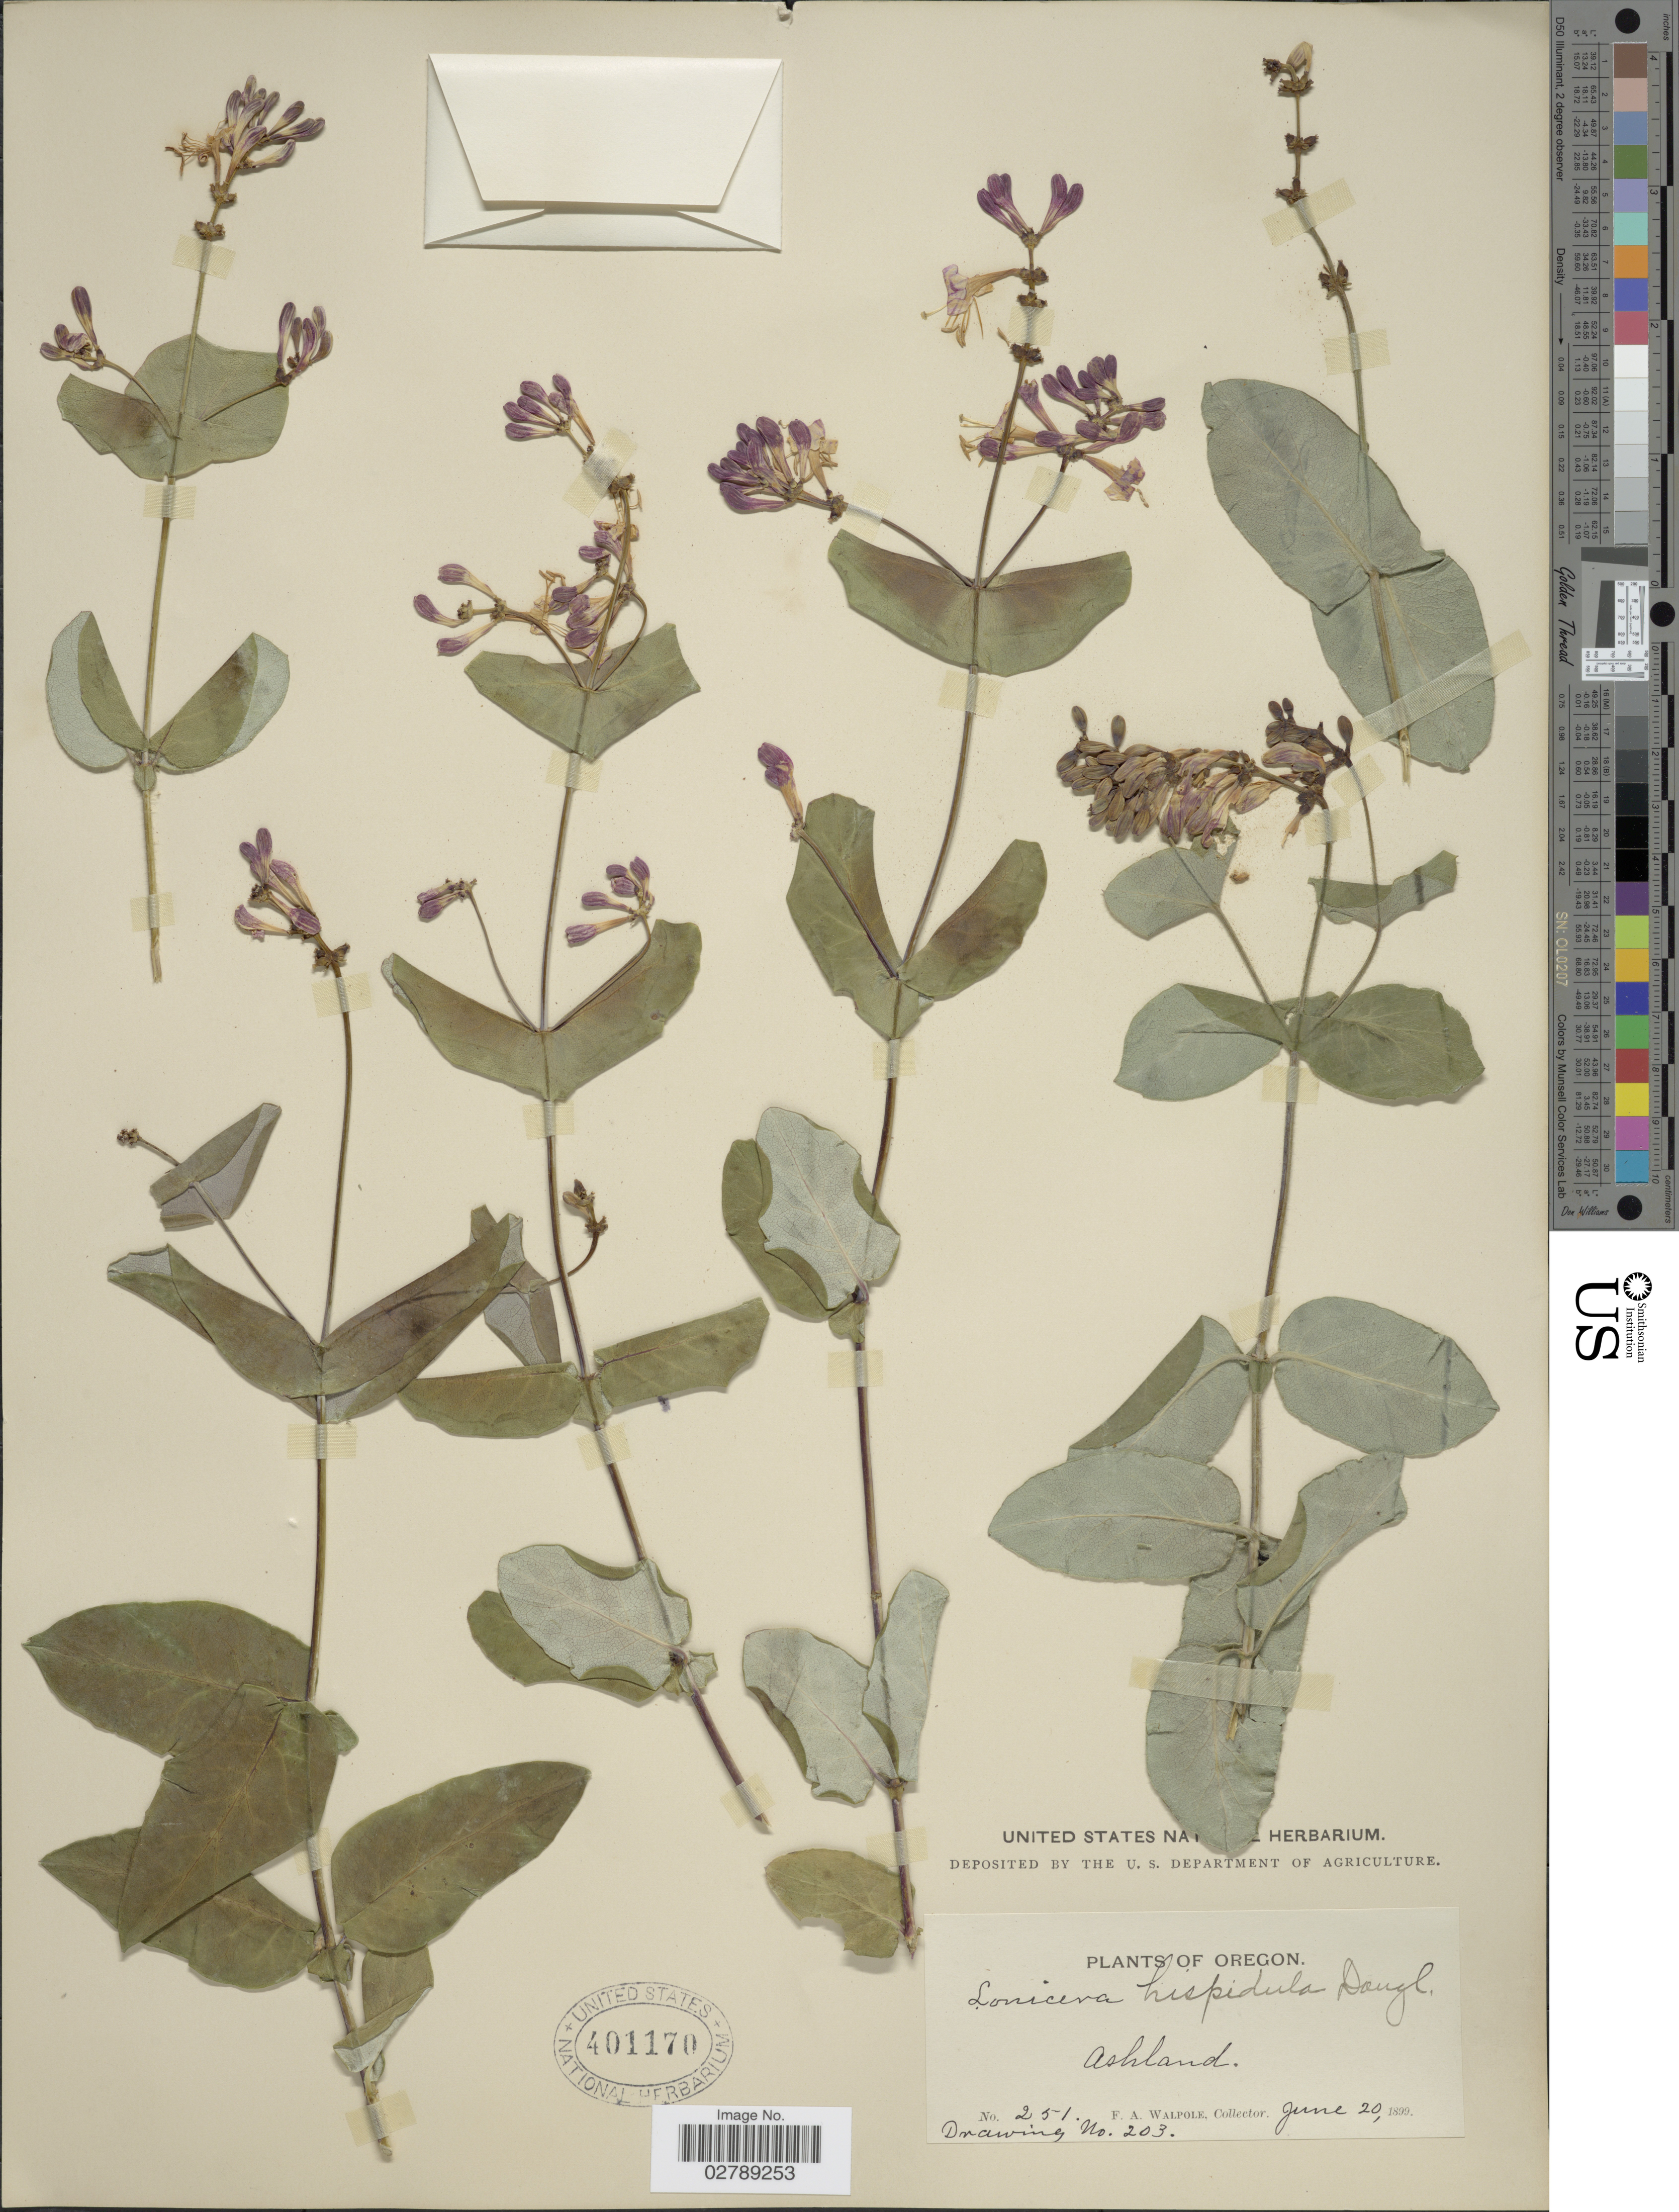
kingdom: Plantae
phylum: Tracheophyta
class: Magnoliopsida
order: Dipsacales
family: Caprifoliaceae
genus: Lonicera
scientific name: Lonicera hispidula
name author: Douglas ex Lindl.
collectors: F. Walpole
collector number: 251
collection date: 1899-06-20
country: United States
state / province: Oregon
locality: Ashland.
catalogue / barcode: US 401170